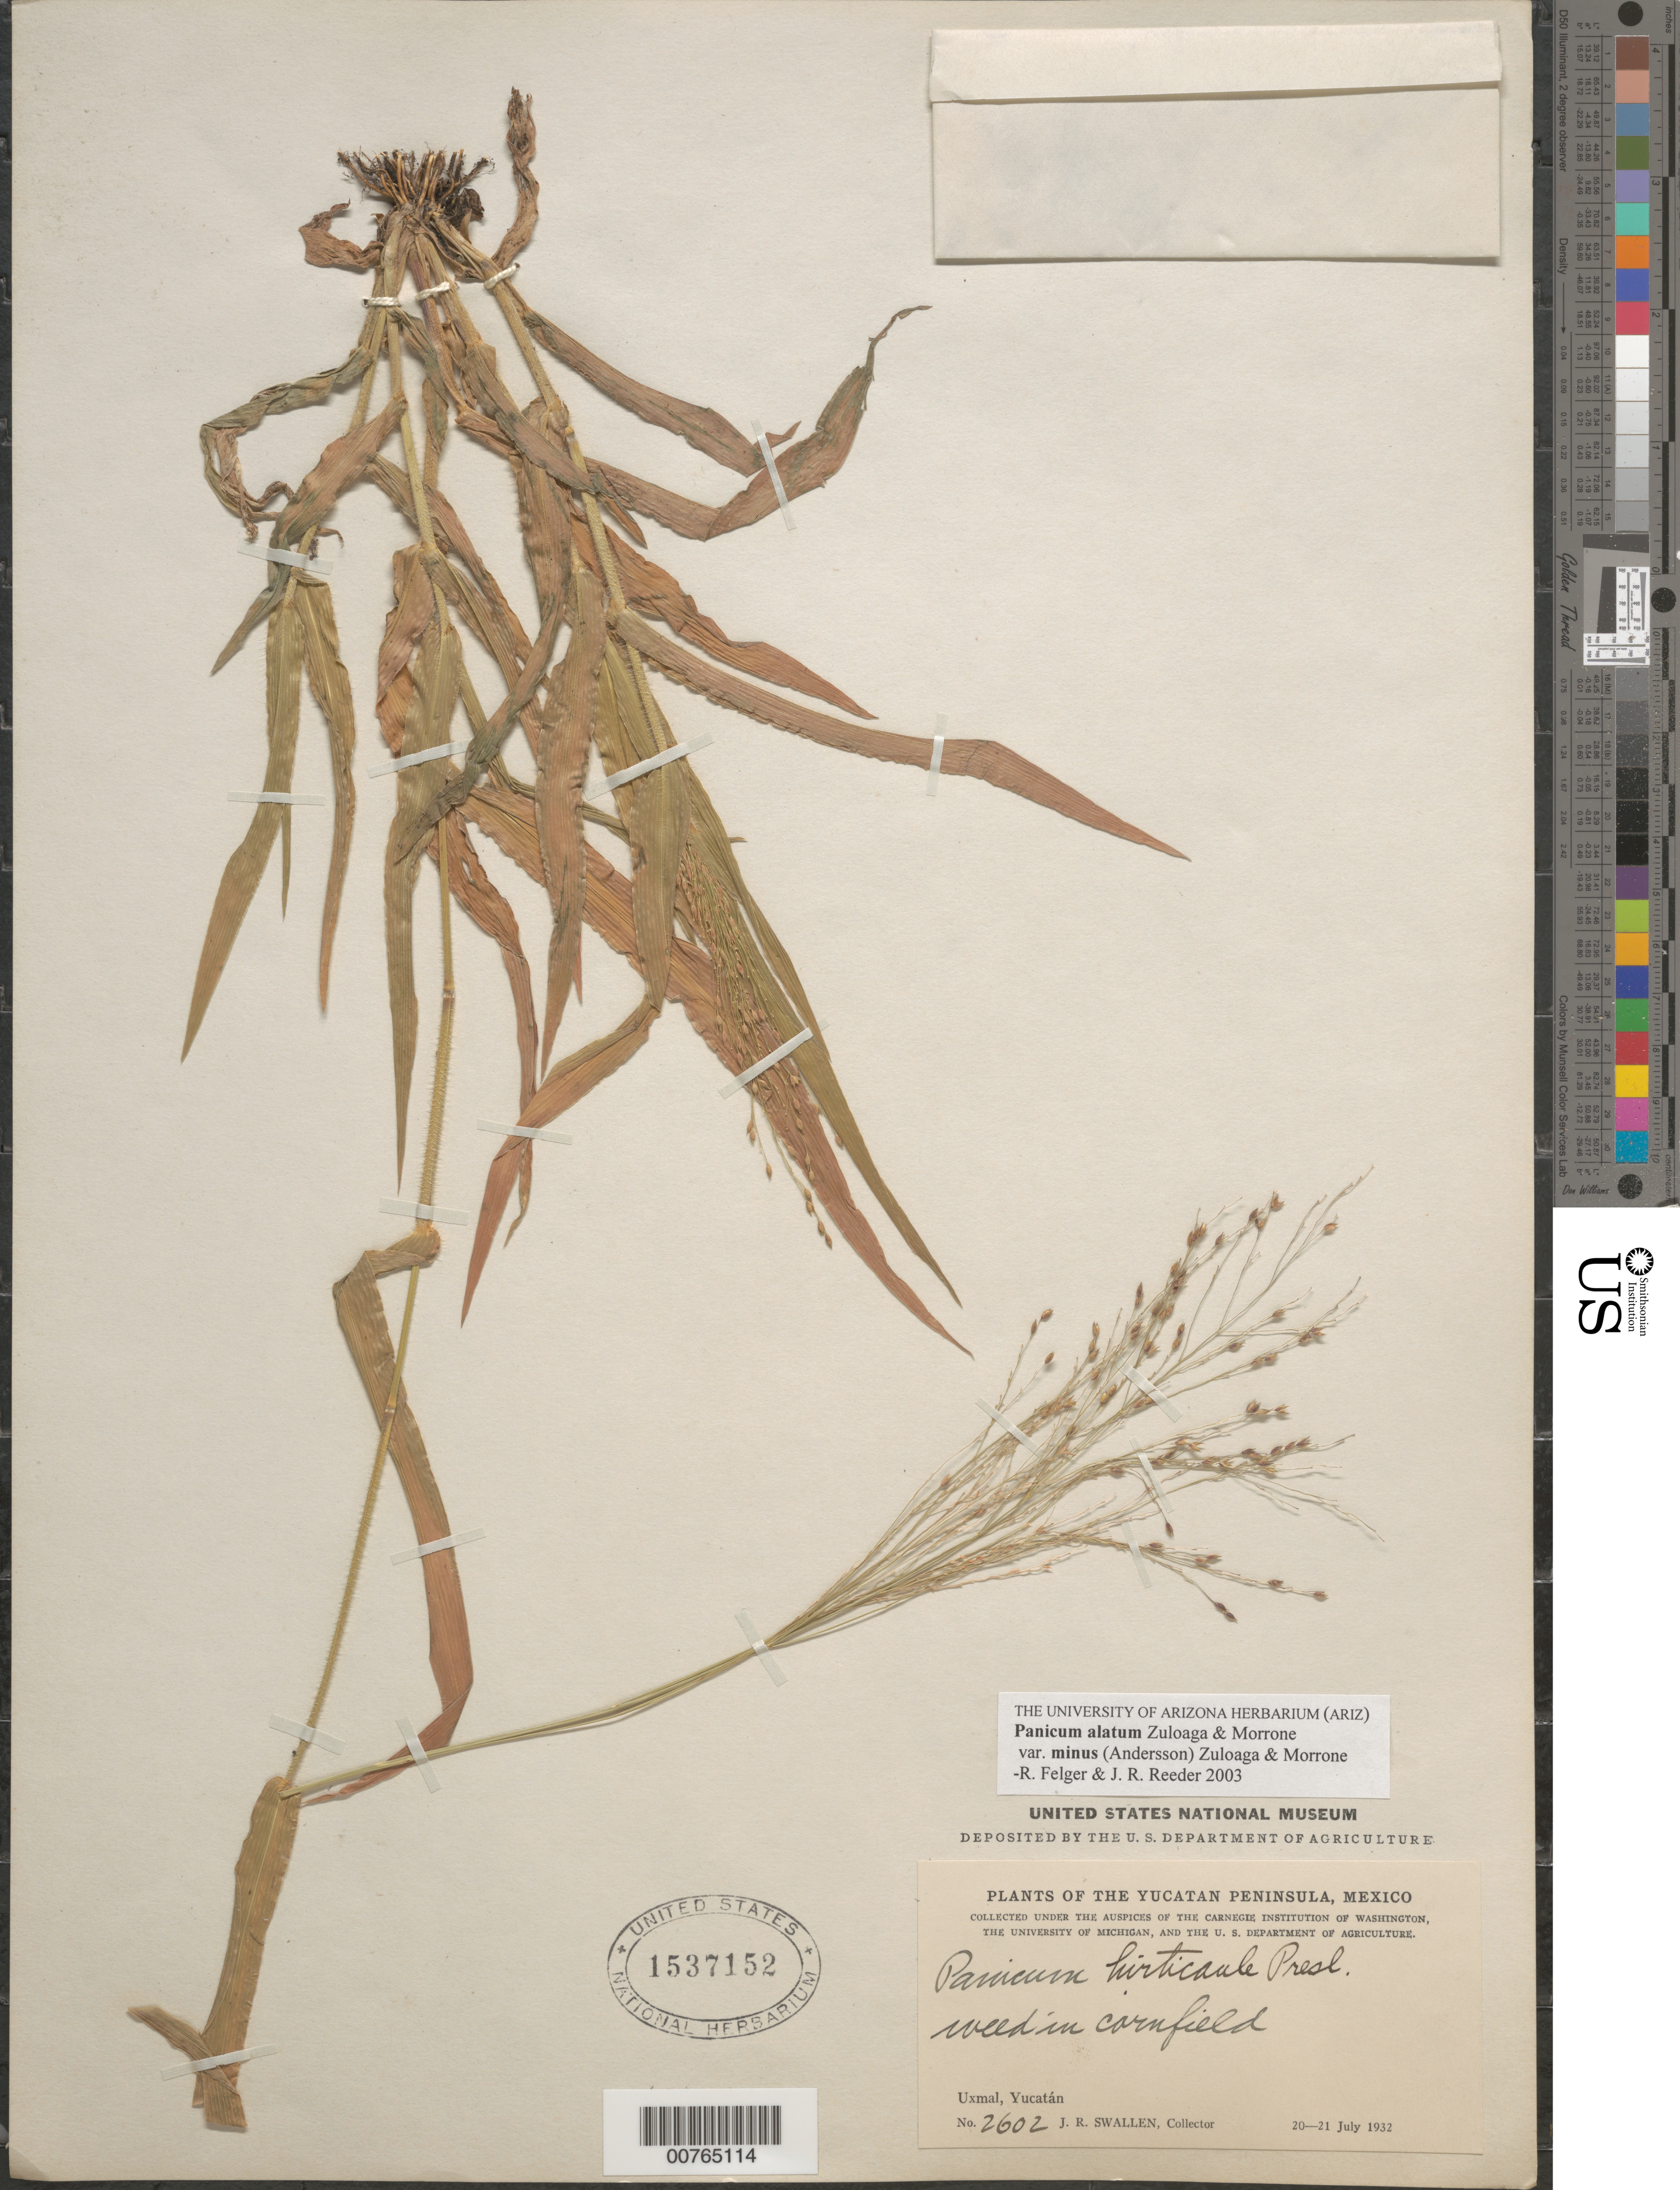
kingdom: Plantae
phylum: Tracheophyta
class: Liliopsida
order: Poales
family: Poaceae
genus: Panicum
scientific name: Panicum alatum var. minus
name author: Zuloaga & Morrone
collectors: J. R. Swallen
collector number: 2602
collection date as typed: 20 Jul 1932 to 21 Jul 1932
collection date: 1932-07-20/1932-07-21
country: Mexico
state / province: Yucatán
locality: Uxmal.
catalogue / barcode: US 1537152